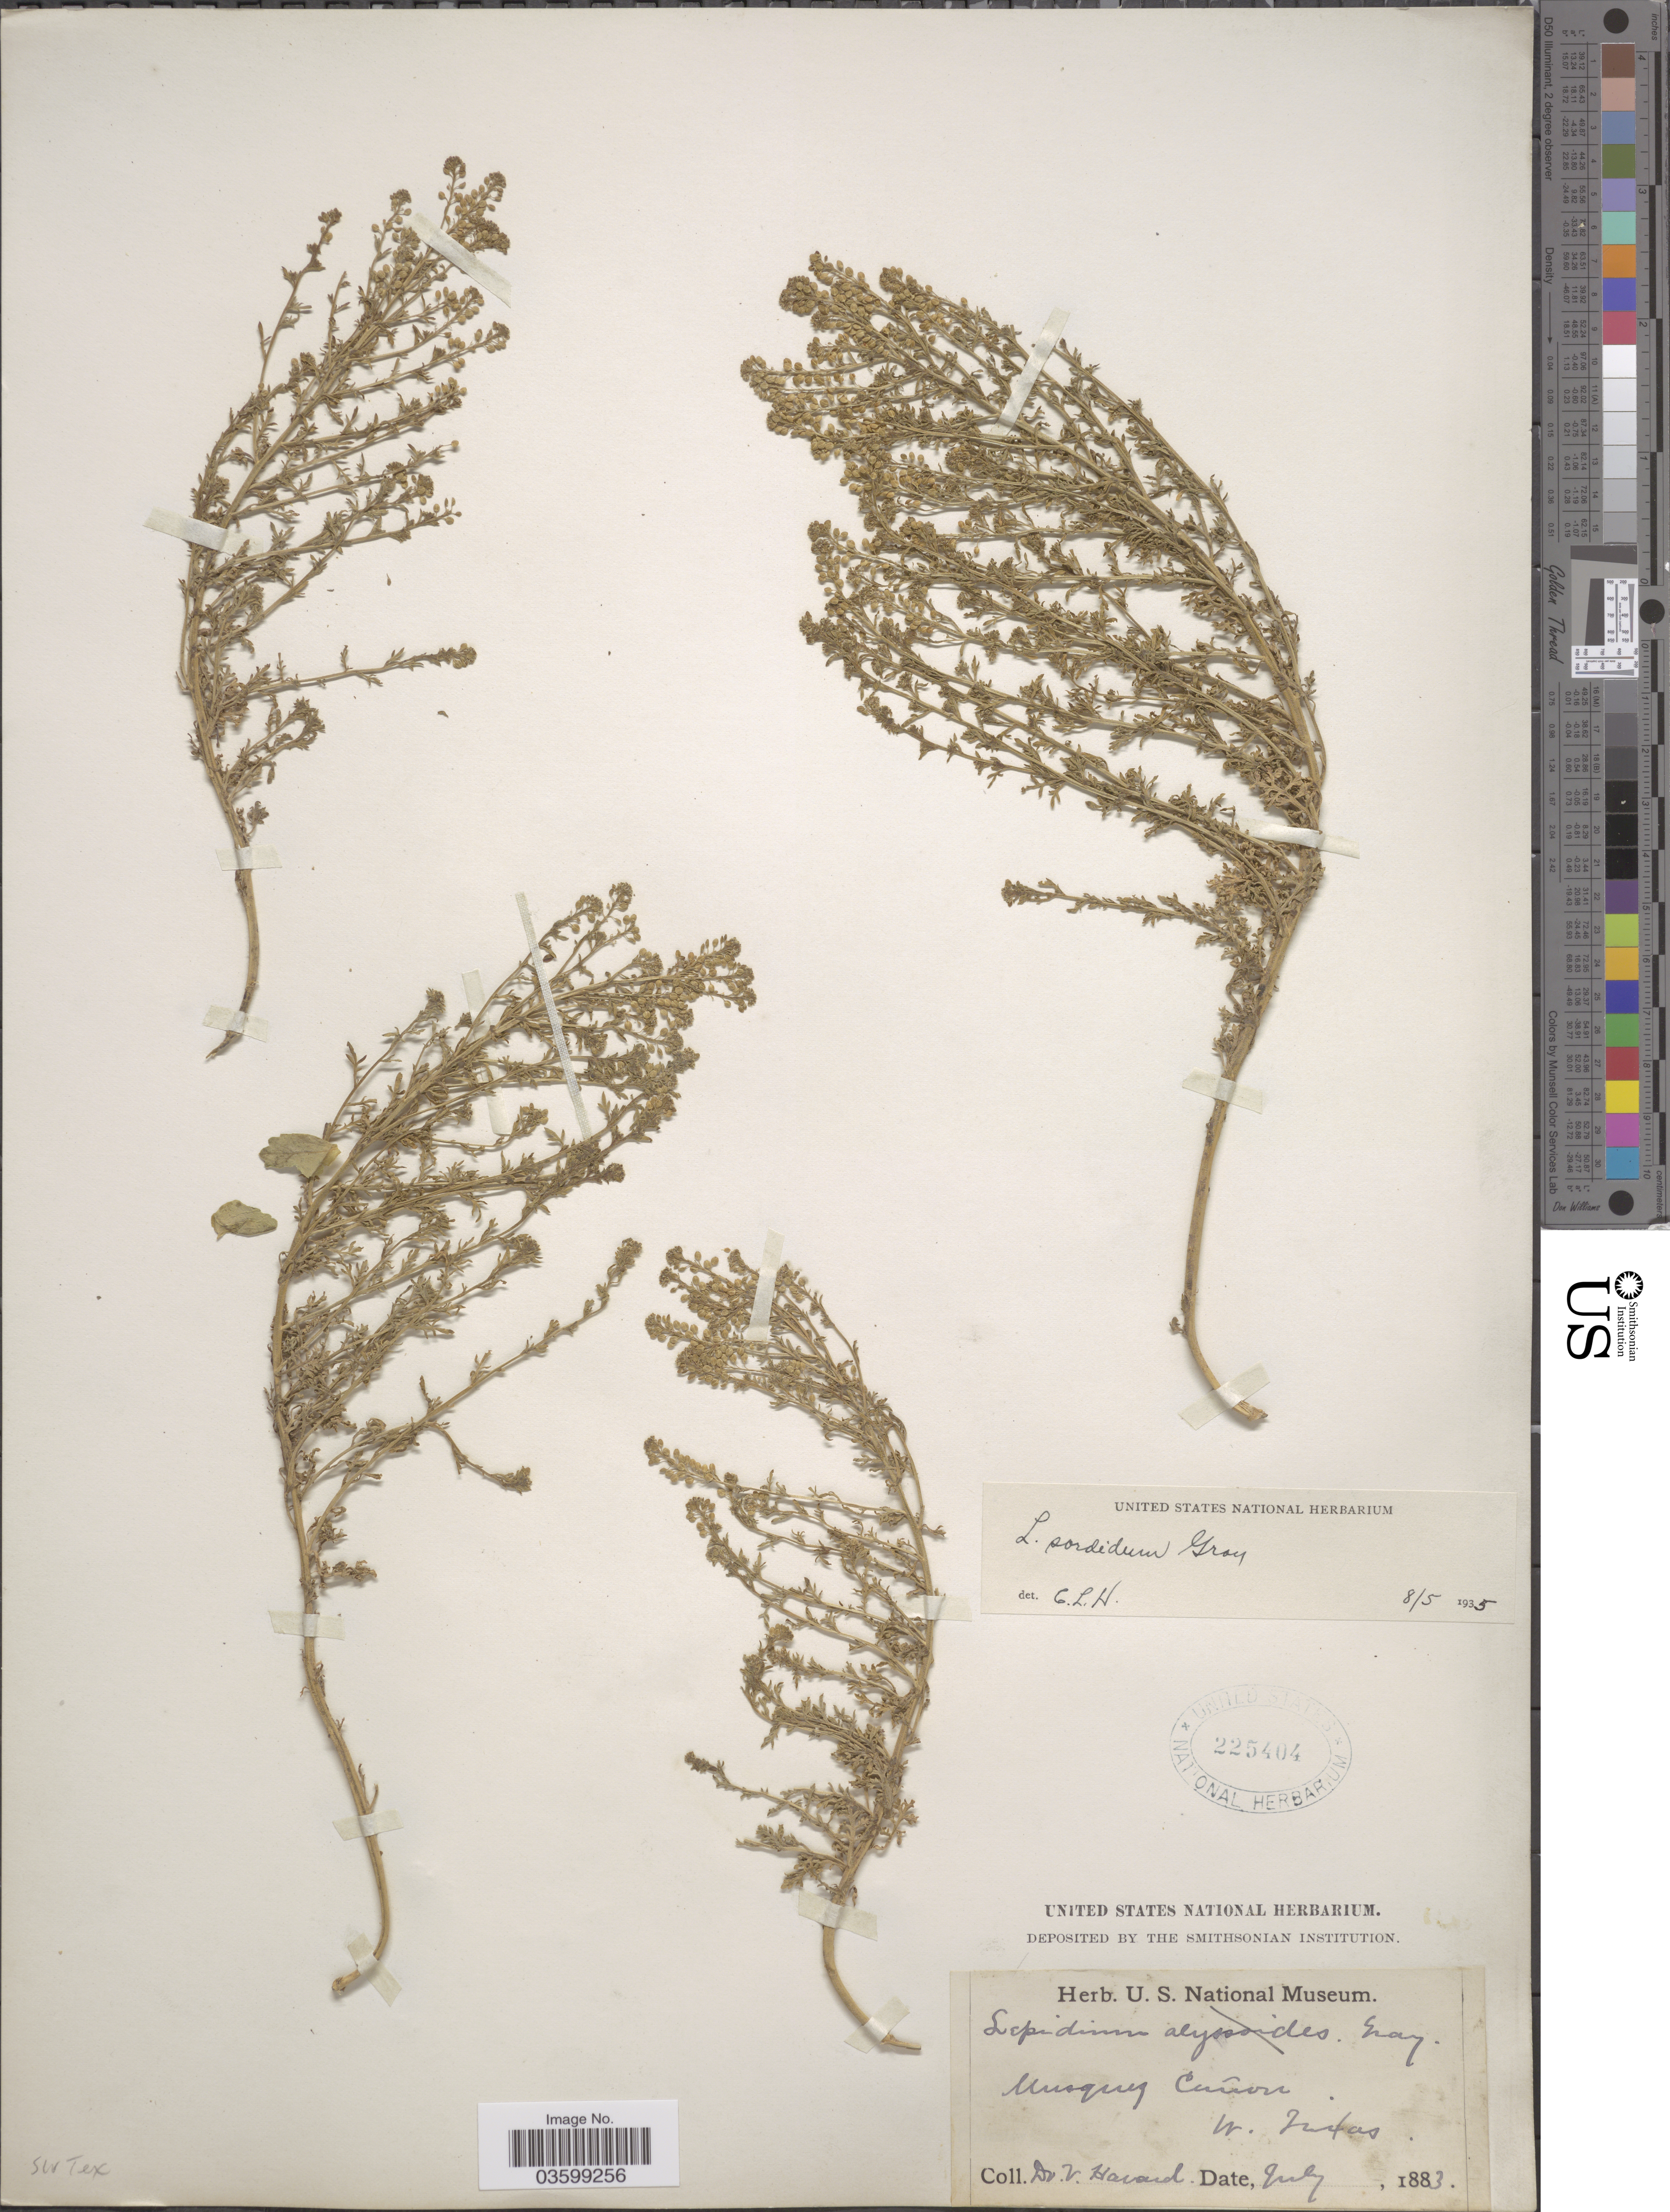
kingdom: Plantae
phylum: Tracheophyta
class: Magnoliopsida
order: Brassicales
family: Brassicaceae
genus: Lepidium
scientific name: Lepidium sordidum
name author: A. Gray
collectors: V. Havard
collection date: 1883-07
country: United States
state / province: Texas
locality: Musquiz Cañon. W. Texas.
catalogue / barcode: US 225404